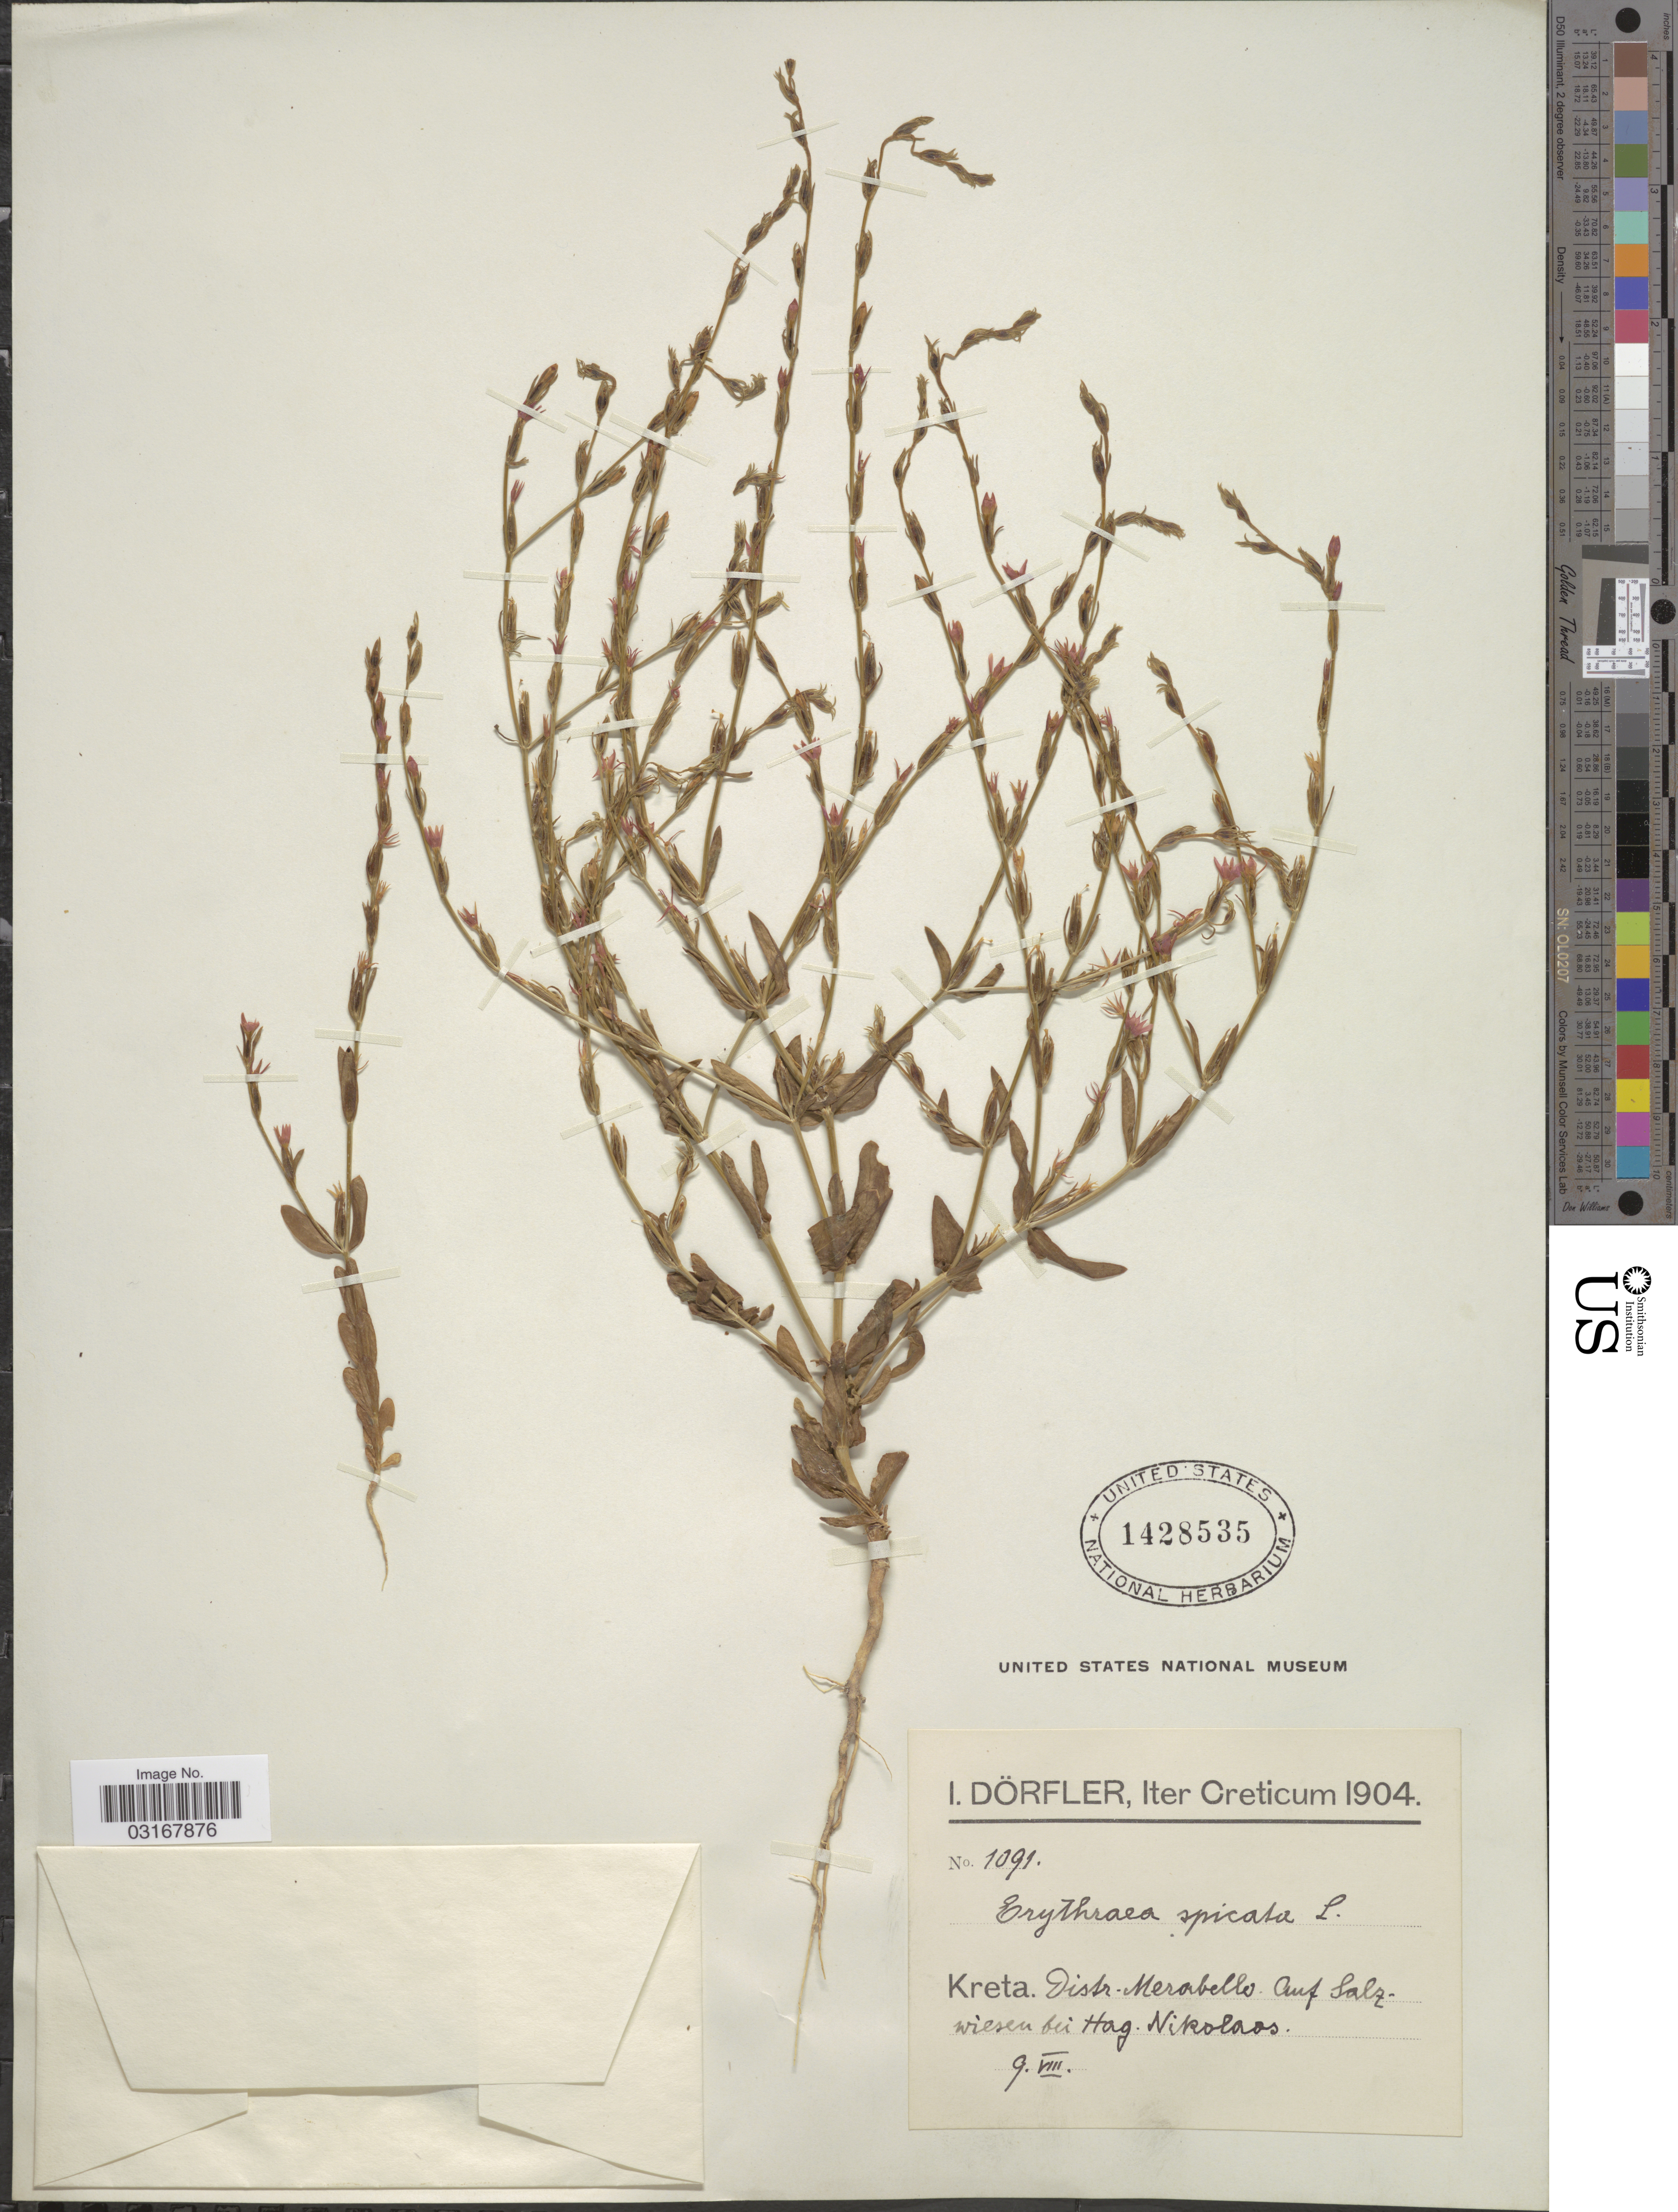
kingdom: Plantae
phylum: Tracheophyta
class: Magnoliopsida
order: Gentianales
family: Gentianaceae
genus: Centaurium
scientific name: Centaurium spicatum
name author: (L.) Fritsch ex Janch.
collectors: I. Dörfler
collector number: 1091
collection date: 1904-08-09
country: Greece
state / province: Crete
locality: Kreta. Distr. Merabello auf Salz. wiesen bei Hag. Nikolaos.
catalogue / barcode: US 1428535